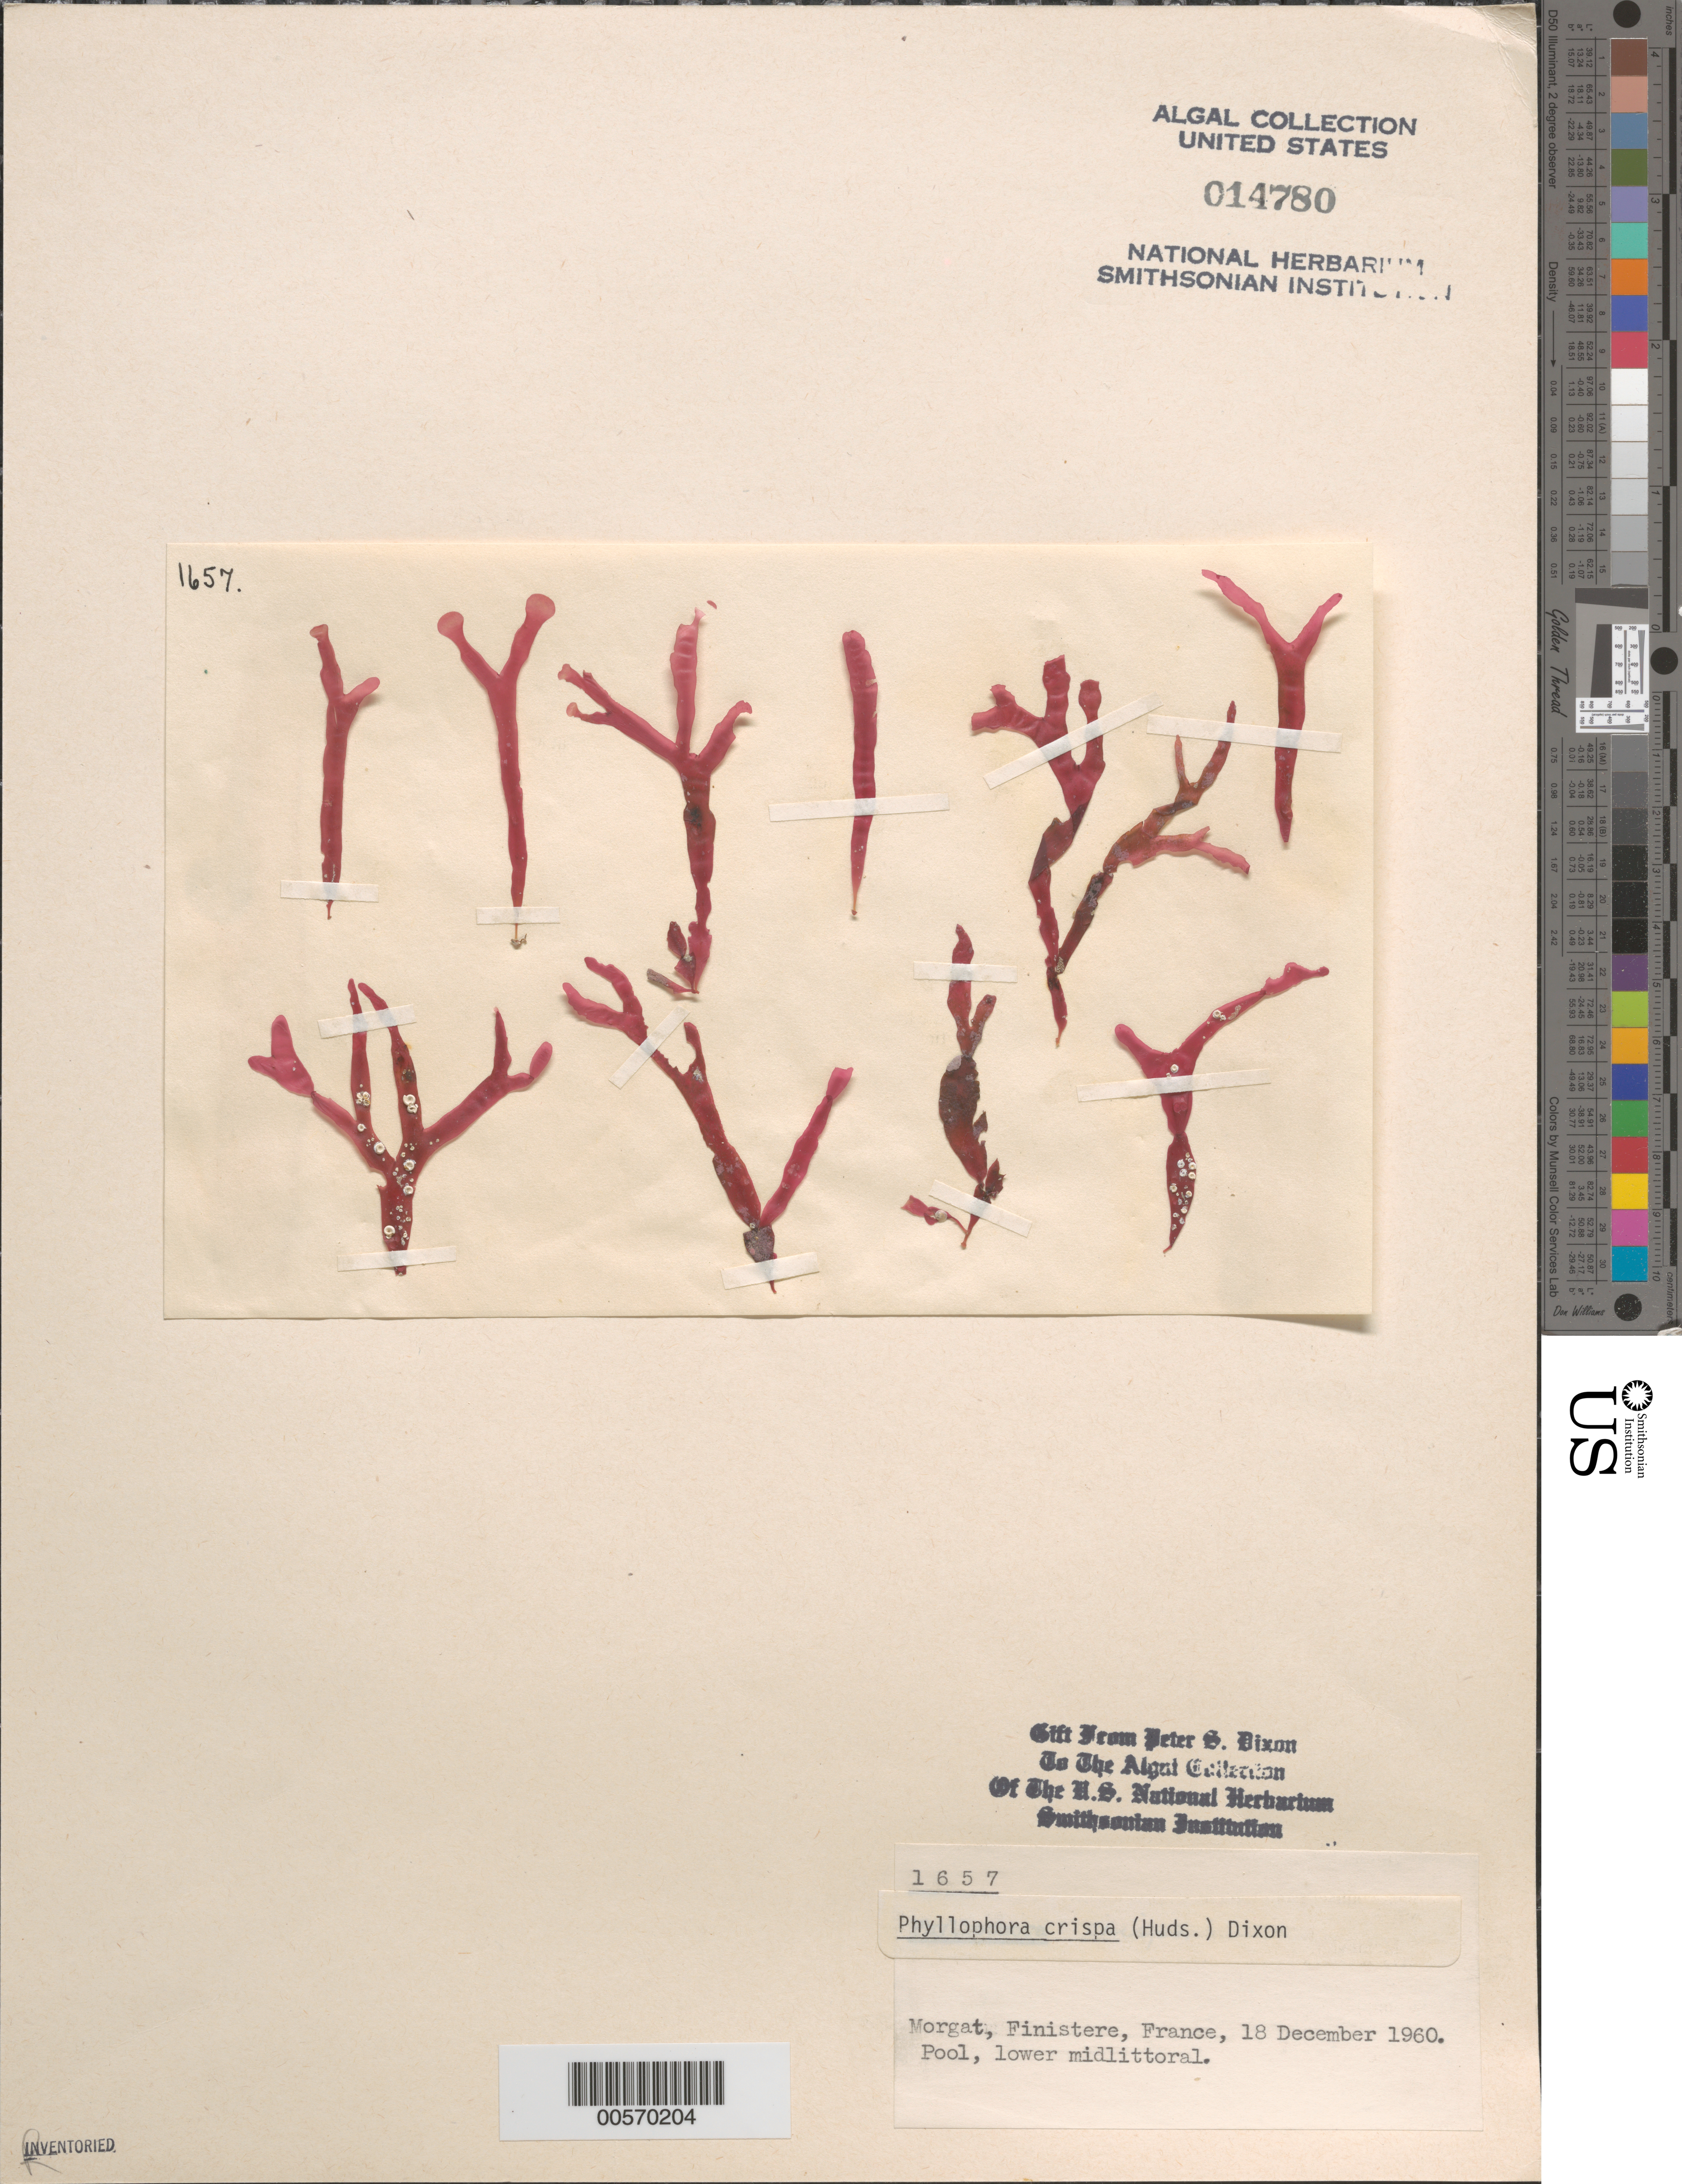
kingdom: Plantae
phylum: Rhodophyta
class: Florideophyceae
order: Gigartinales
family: Phyllophoraceae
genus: Phyllophora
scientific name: Phyllophora crispa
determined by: Dixon, P. S.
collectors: P. S. Dixon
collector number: PSD 1657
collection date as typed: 18 Dec 1960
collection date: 1960-12-18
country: France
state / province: Bretagne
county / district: Finistère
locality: Morgat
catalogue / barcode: US 14780